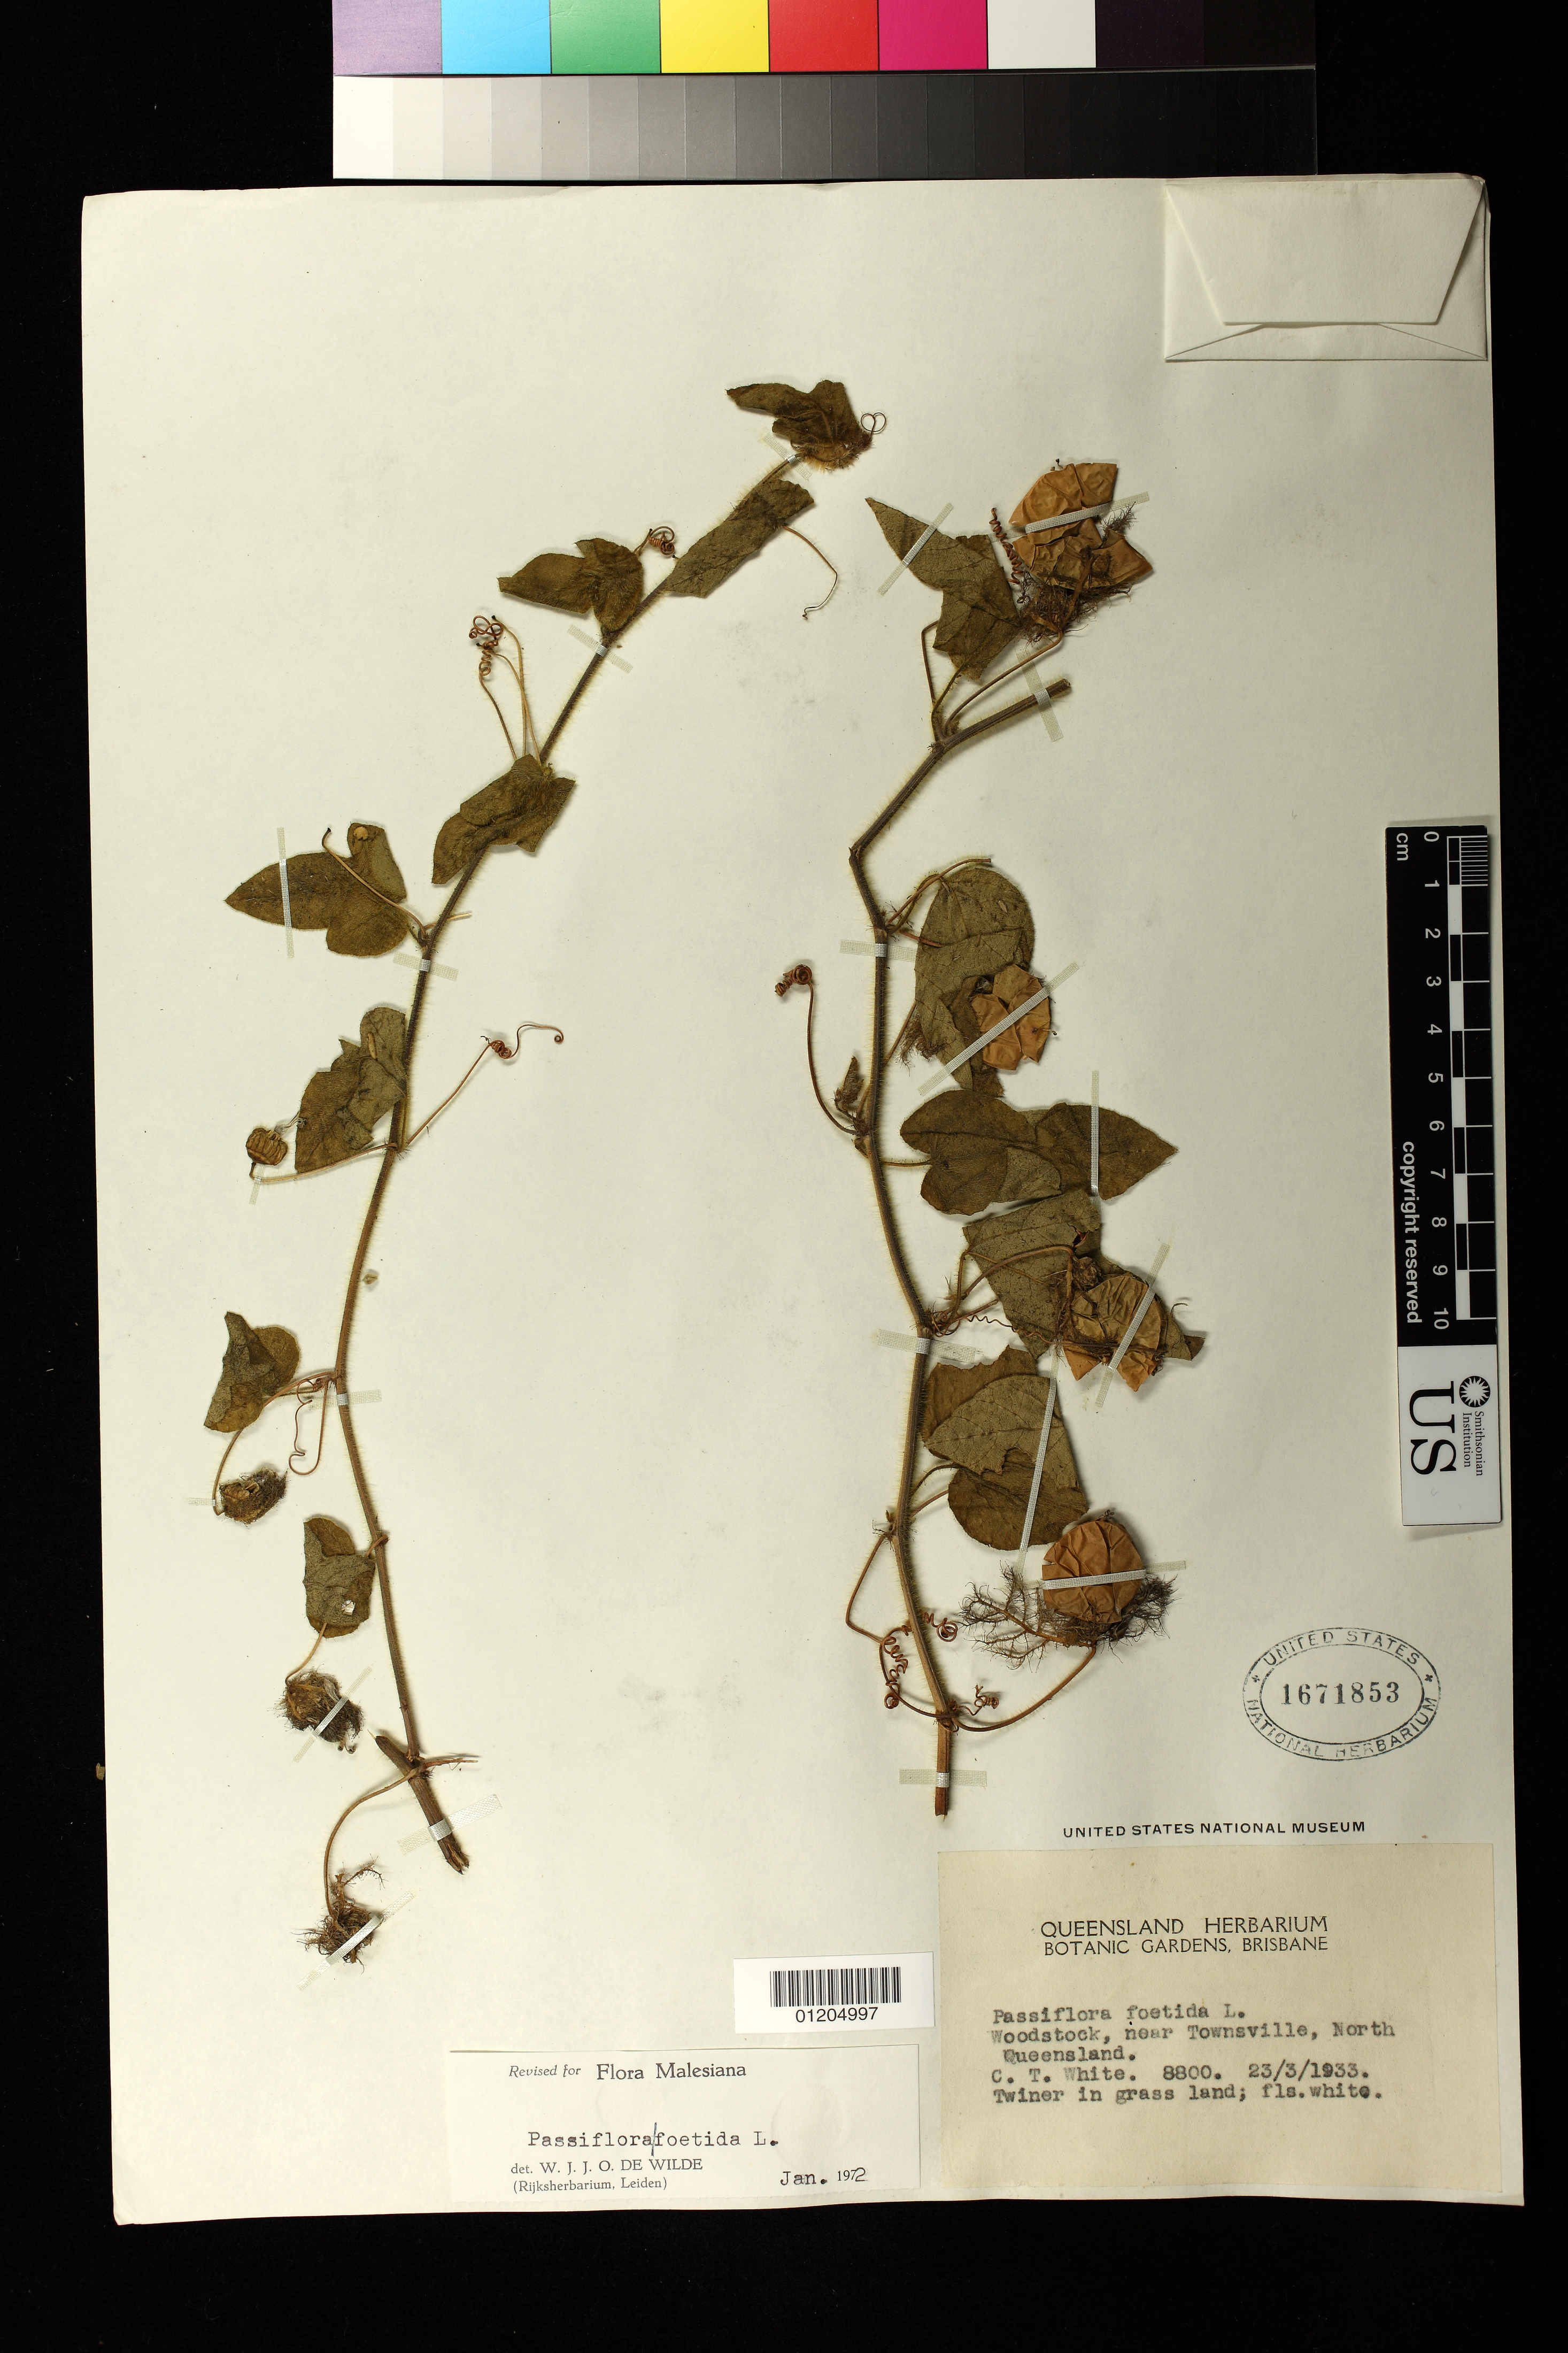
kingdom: Plantae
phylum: Tracheophyta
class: Magnoliopsida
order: Malpighiales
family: Passifloraceae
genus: Passiflora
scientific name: Passiflora foetida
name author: L.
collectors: C. T. White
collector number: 8800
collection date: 1933-03-23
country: Australia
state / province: Queensland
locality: Woodstock, near Townsville, North Queensland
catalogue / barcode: US 1671853